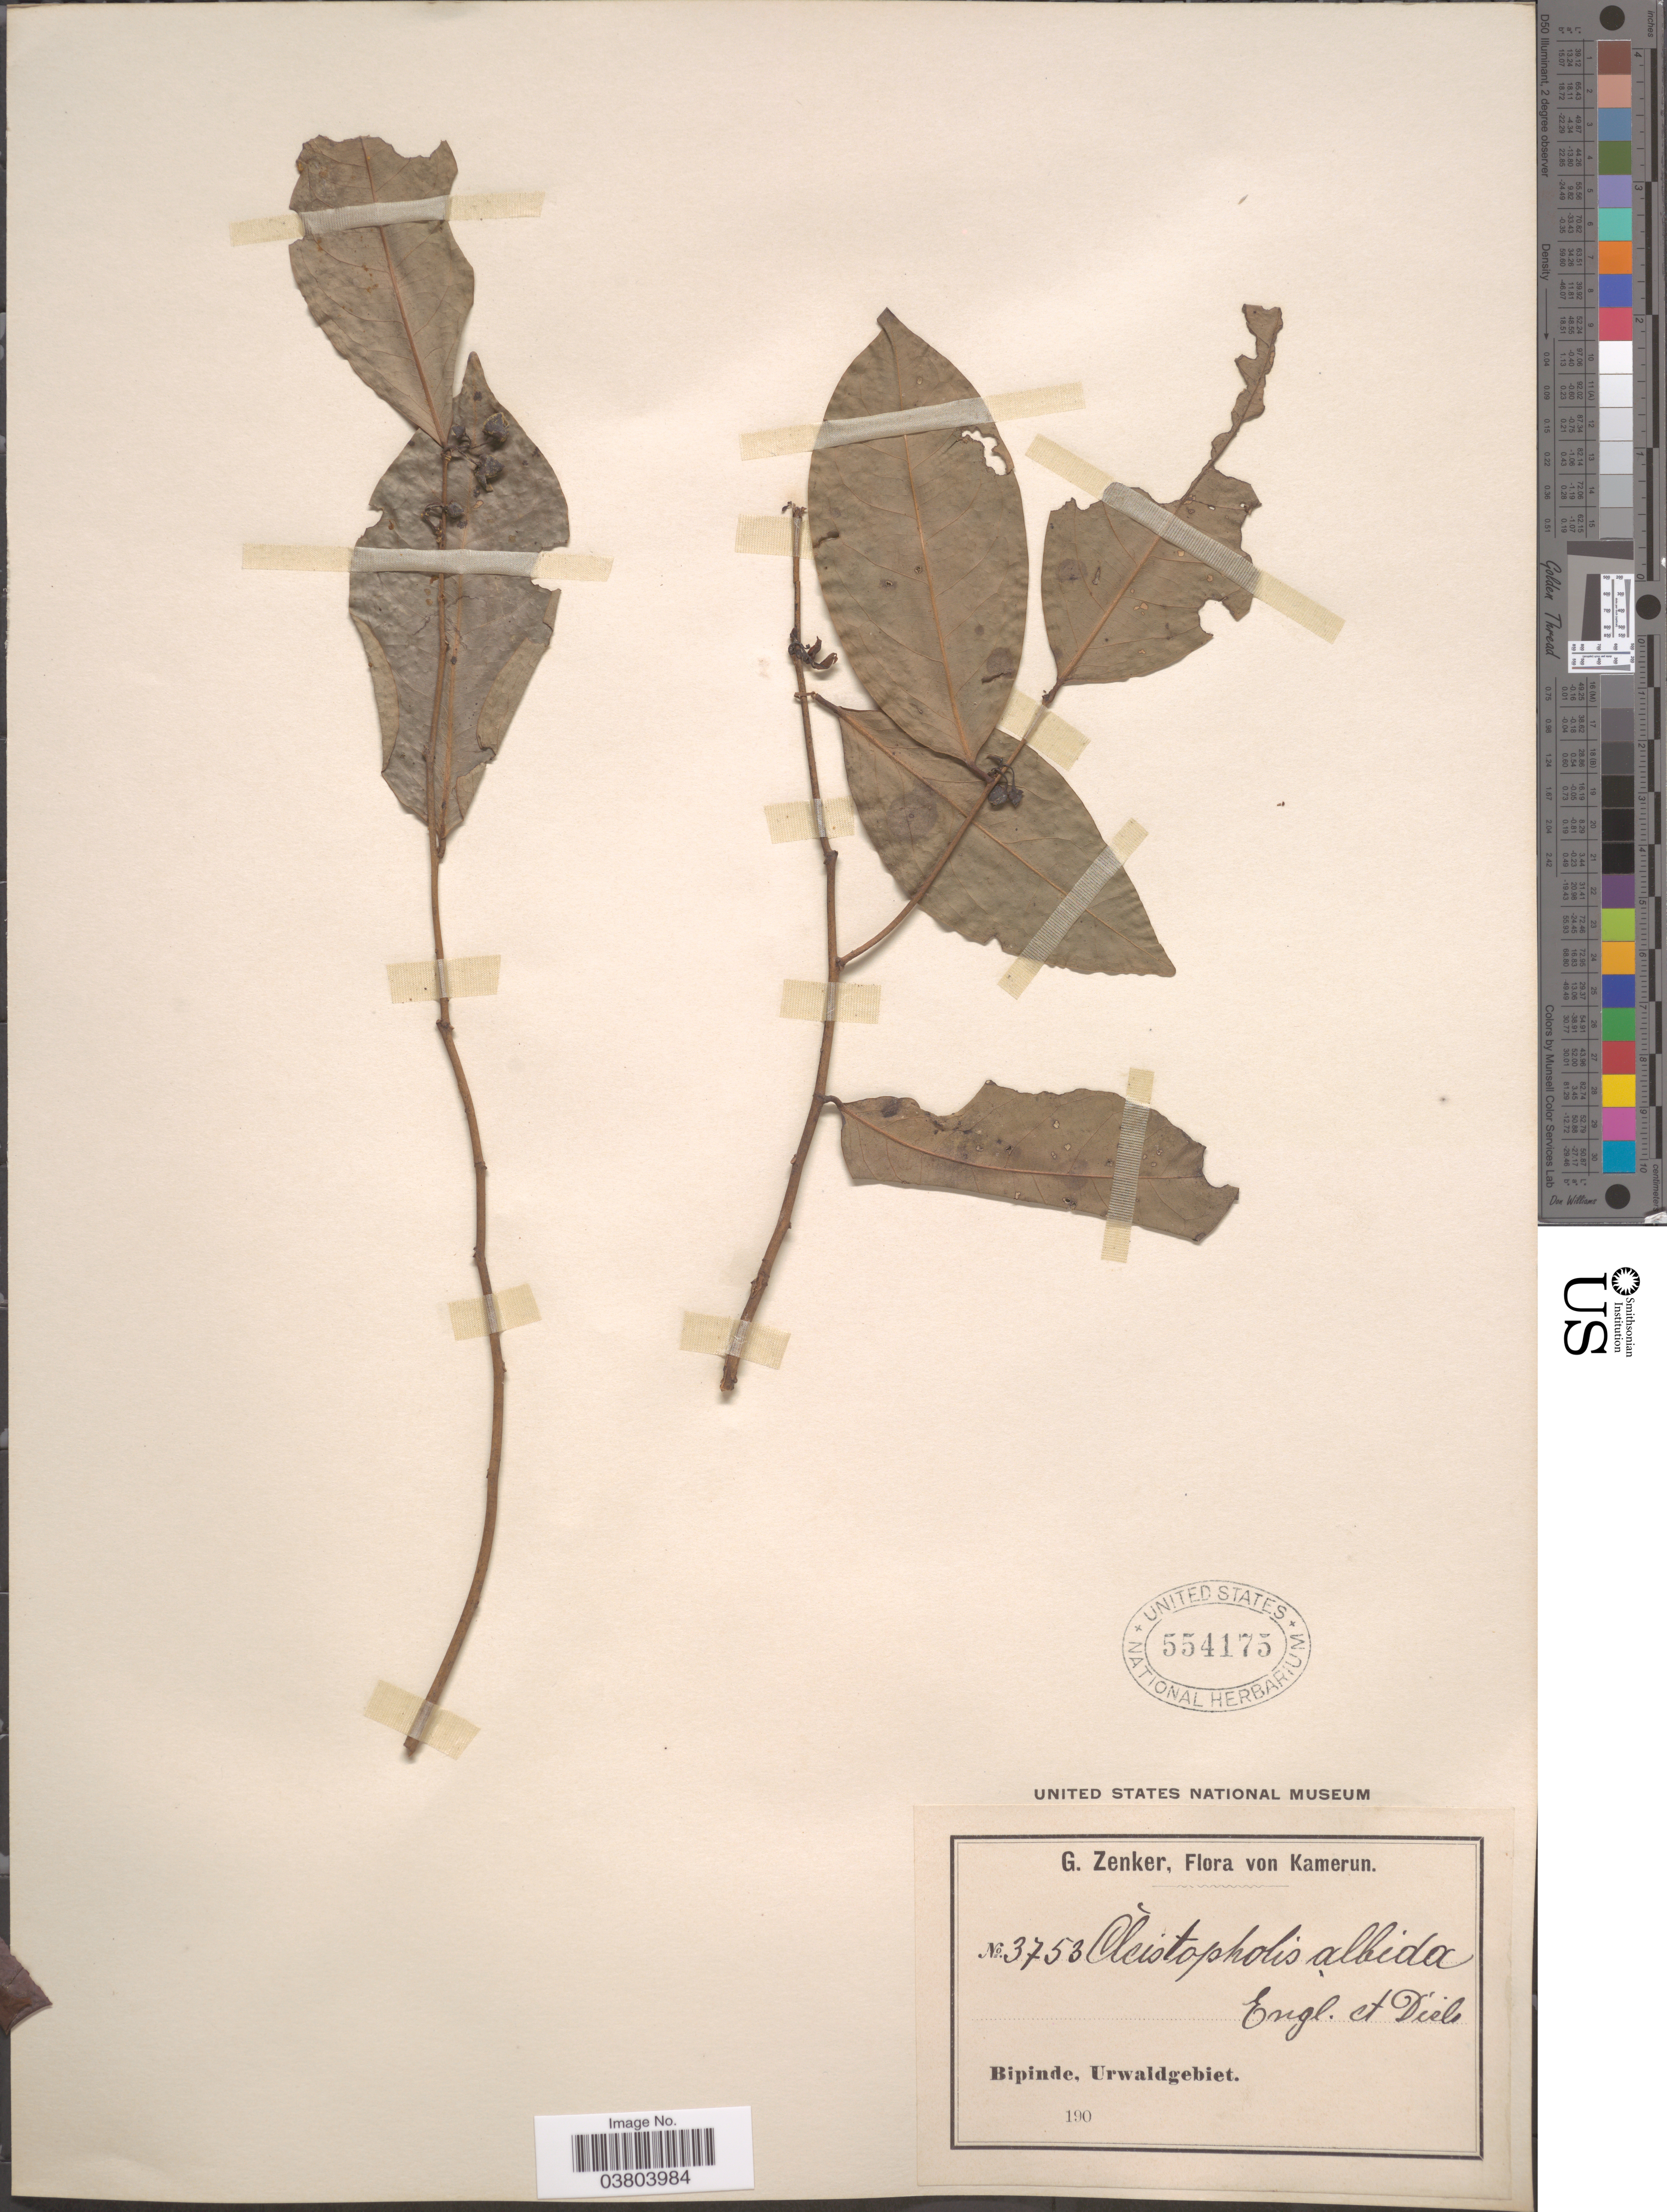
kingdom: Plantae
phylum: Tracheophyta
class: Magnoliopsida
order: Magnoliales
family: Annonaceae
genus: Cleistopholis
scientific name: Cleistopholis albida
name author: Engl. & Diels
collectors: G. A. Zenker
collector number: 3753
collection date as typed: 190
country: Cameroon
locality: Bipinde, Urwaldgebiet.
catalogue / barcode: US 554175